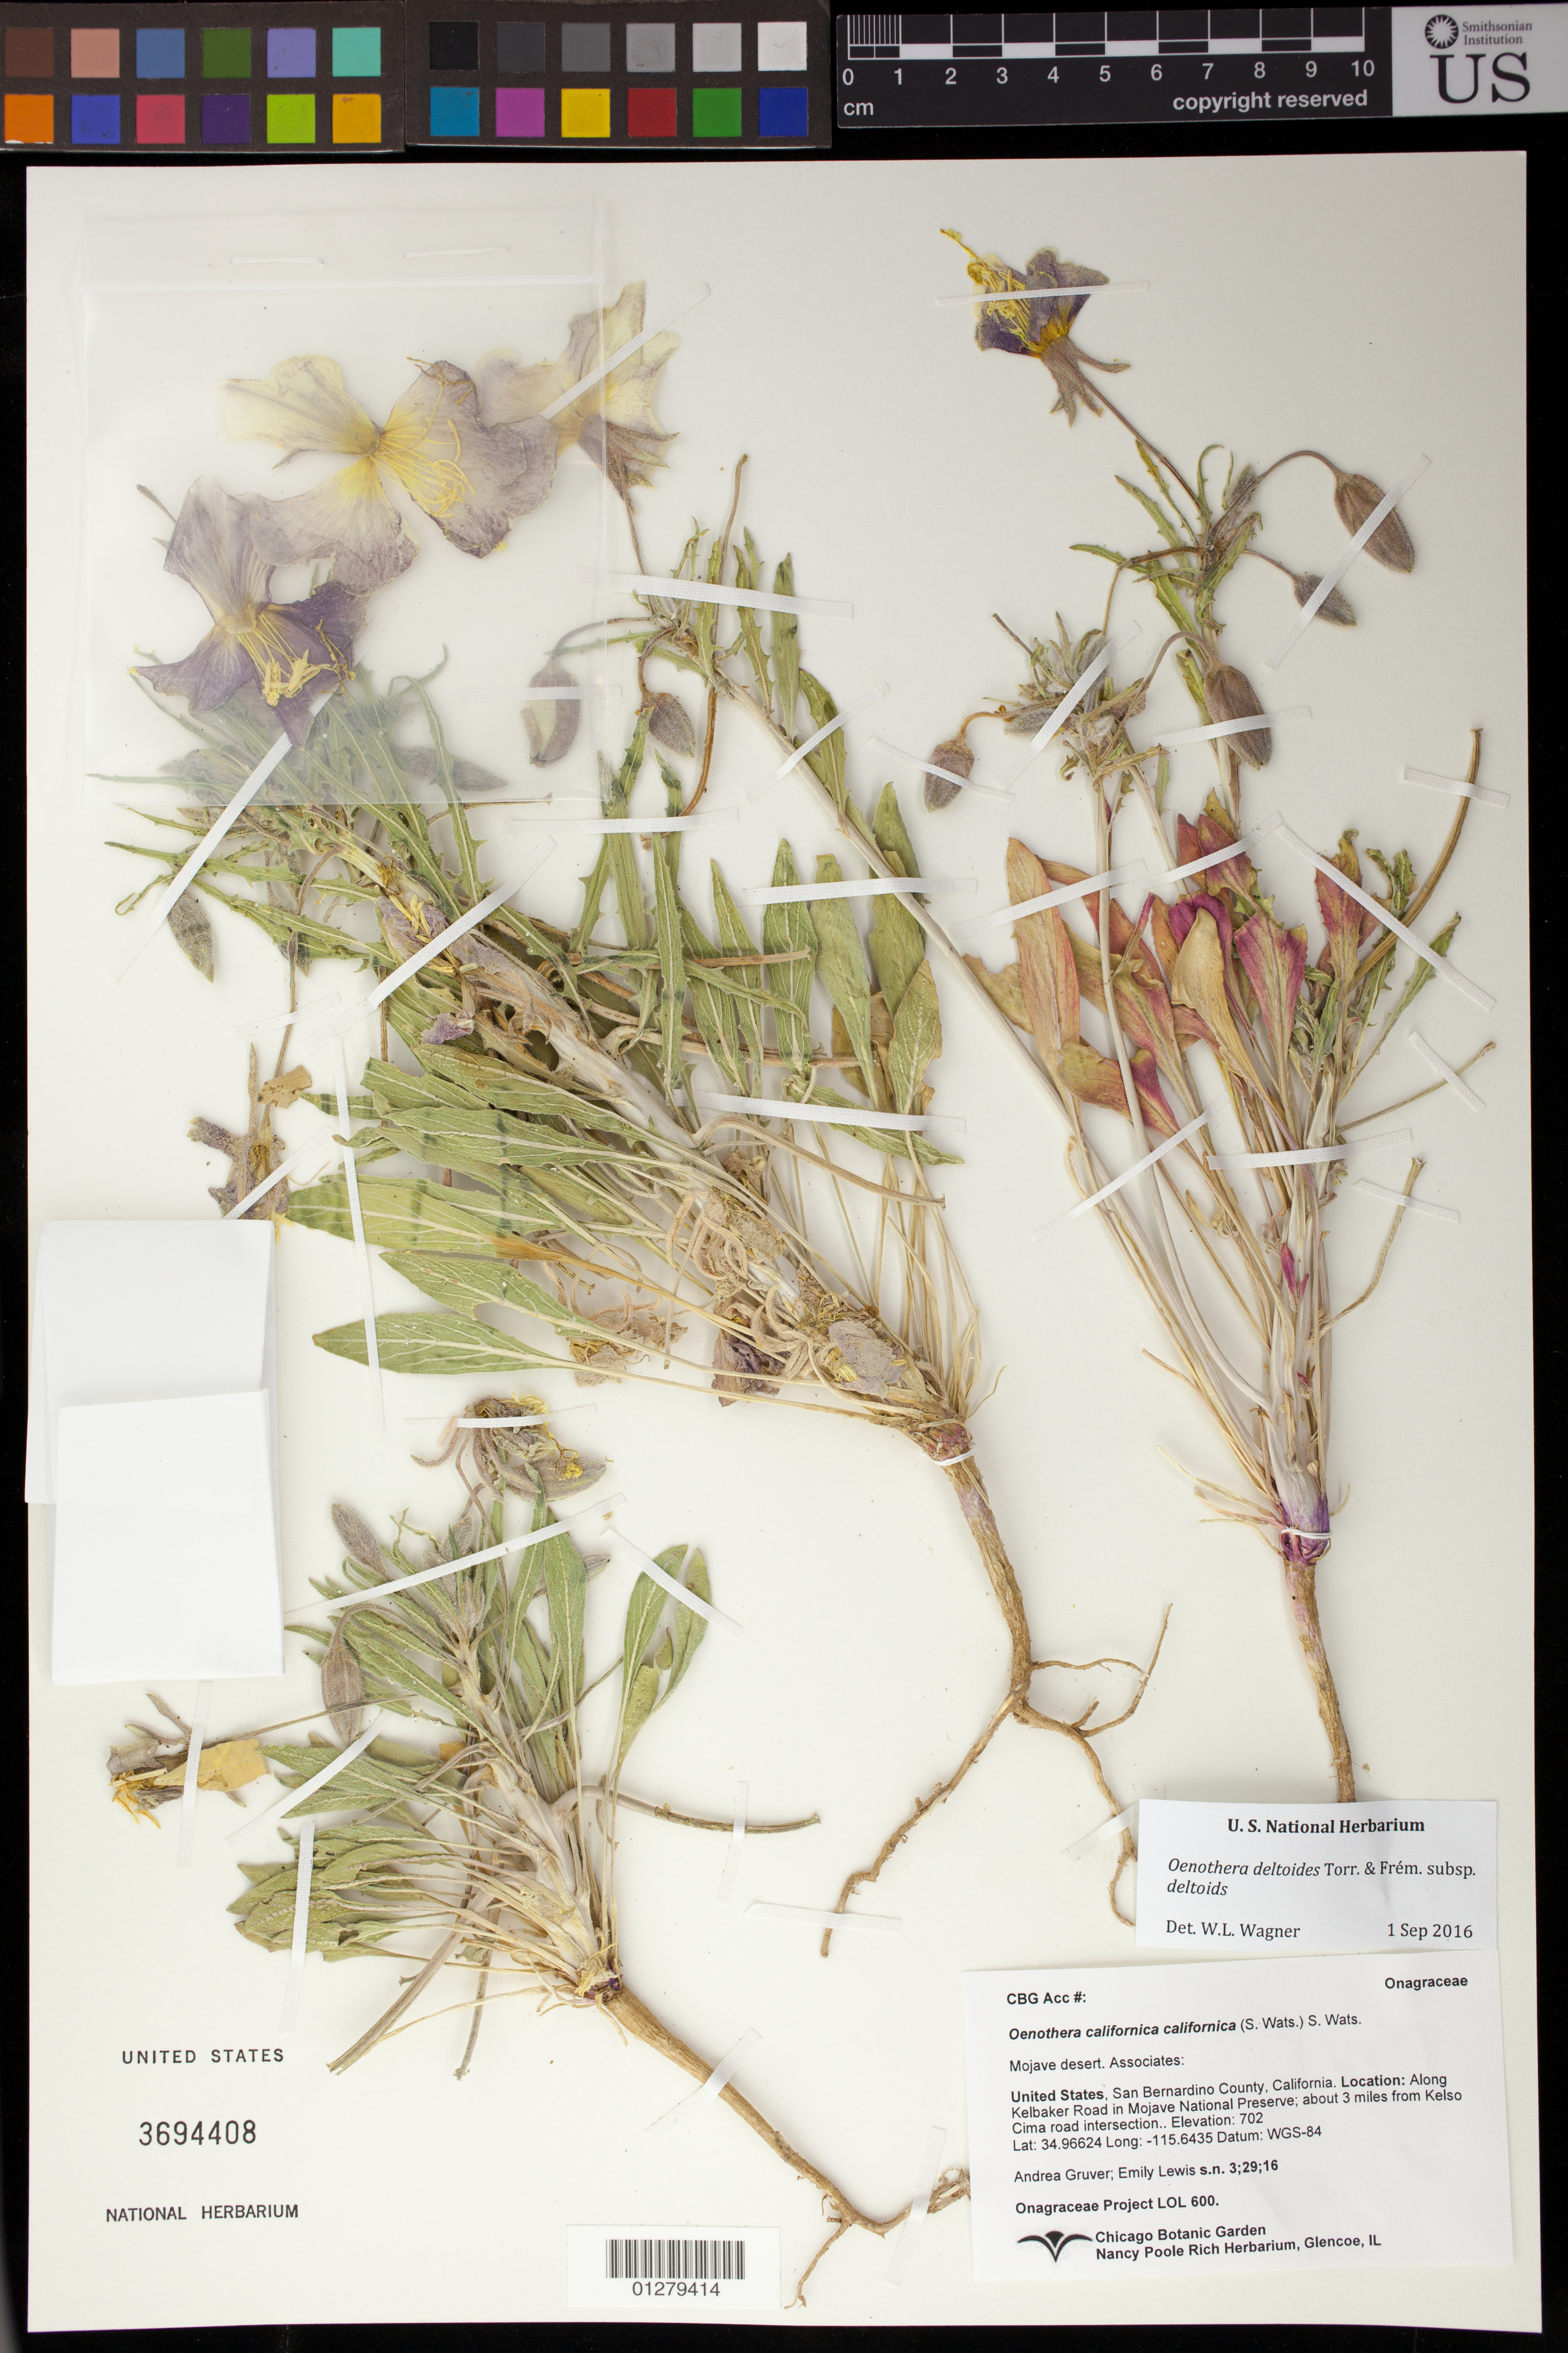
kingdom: Plantae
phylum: Tracheophyta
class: Magnoliopsida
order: Myrtales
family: Onagraceae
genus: Oenothera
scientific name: Oenothera deltoides subsp. deltoides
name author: Torr. & Frém.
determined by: Wagner, W. L., (BOT), Smithsonian Institution - National Museum of Natural History (UNITED STATES)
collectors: A. Gruver & E. Lewis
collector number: LOL 600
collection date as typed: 3/29/16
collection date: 2016-03-29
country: United States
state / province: California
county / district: San Bernardino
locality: Mojave National Preserve, along Kelbaker Road in Mojave National Preserve, about 3 miles from Kelso Cima Road intersection.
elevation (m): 702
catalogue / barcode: US 3694408